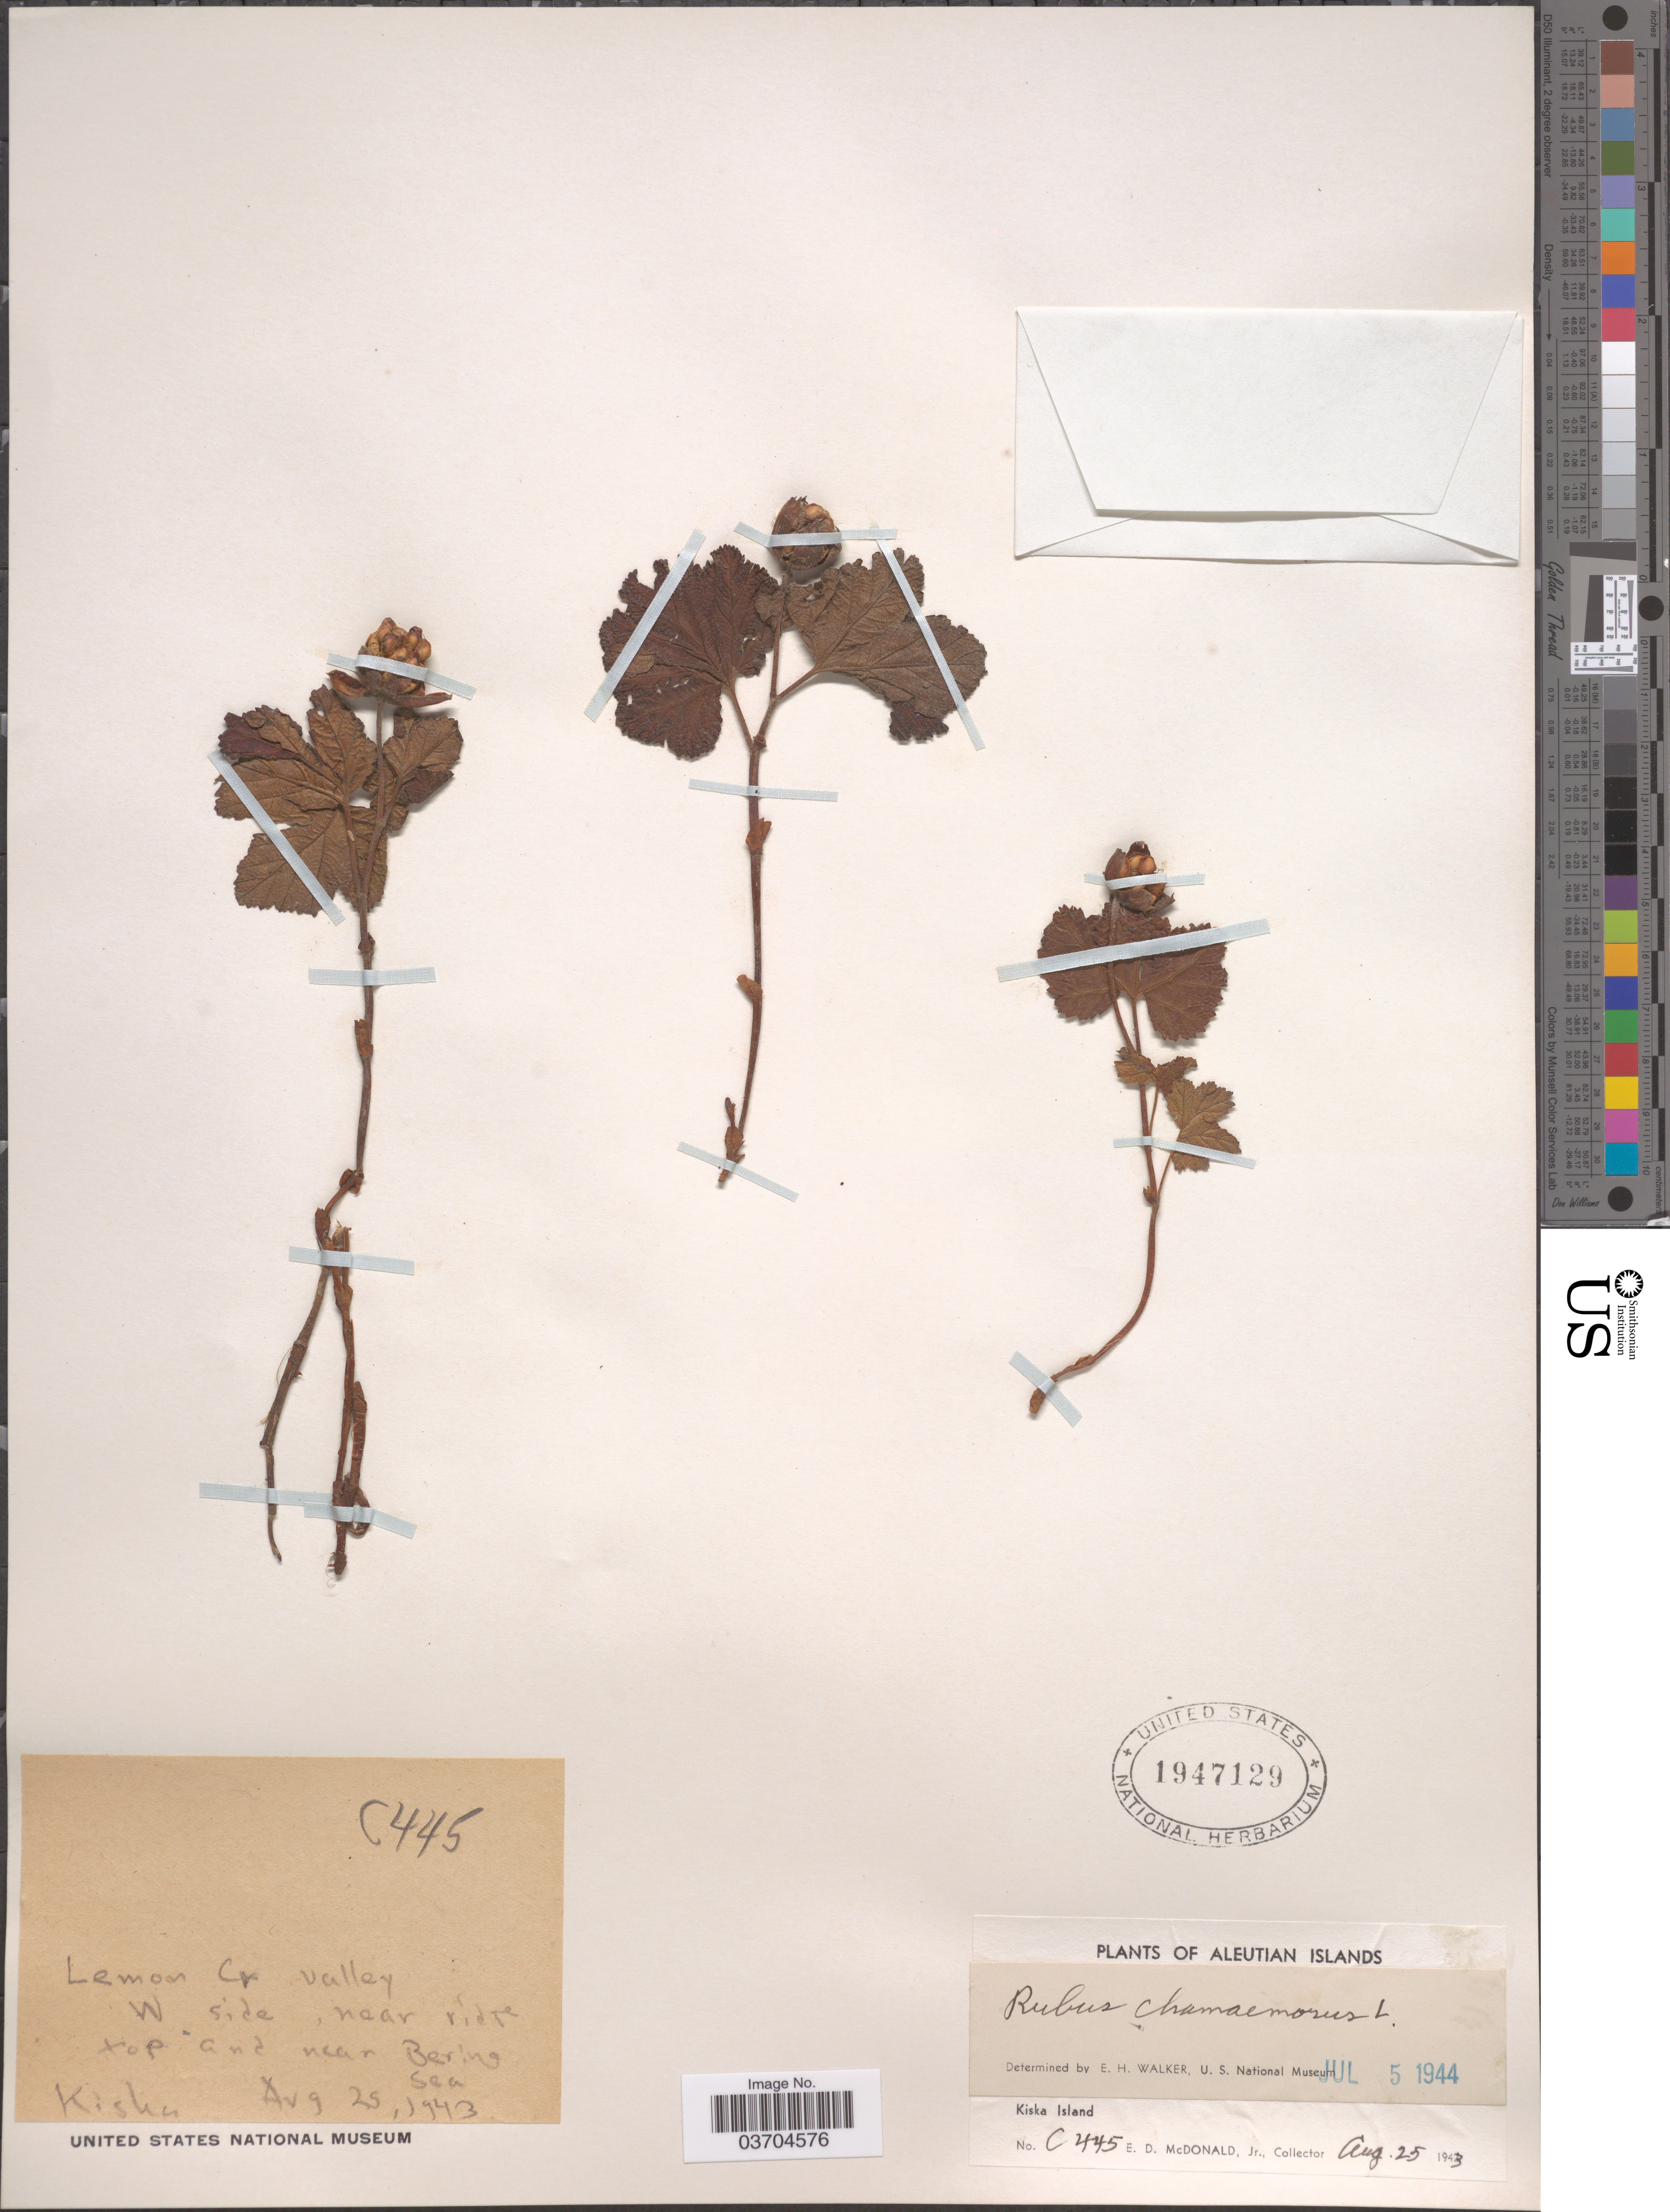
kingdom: Plantae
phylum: Tracheophyta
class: Magnoliopsida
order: Rosales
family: Rosaceae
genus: Rubus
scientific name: Rubus chamaemorus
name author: L.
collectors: E. D. McDonald Jr.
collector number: C445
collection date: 1943-08-25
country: United States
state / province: Alaska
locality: Aleutian Islands. Kiska Island. Lemon Cr Valley. W side, near ridge top and near Bering sea.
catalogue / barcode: US 1947129